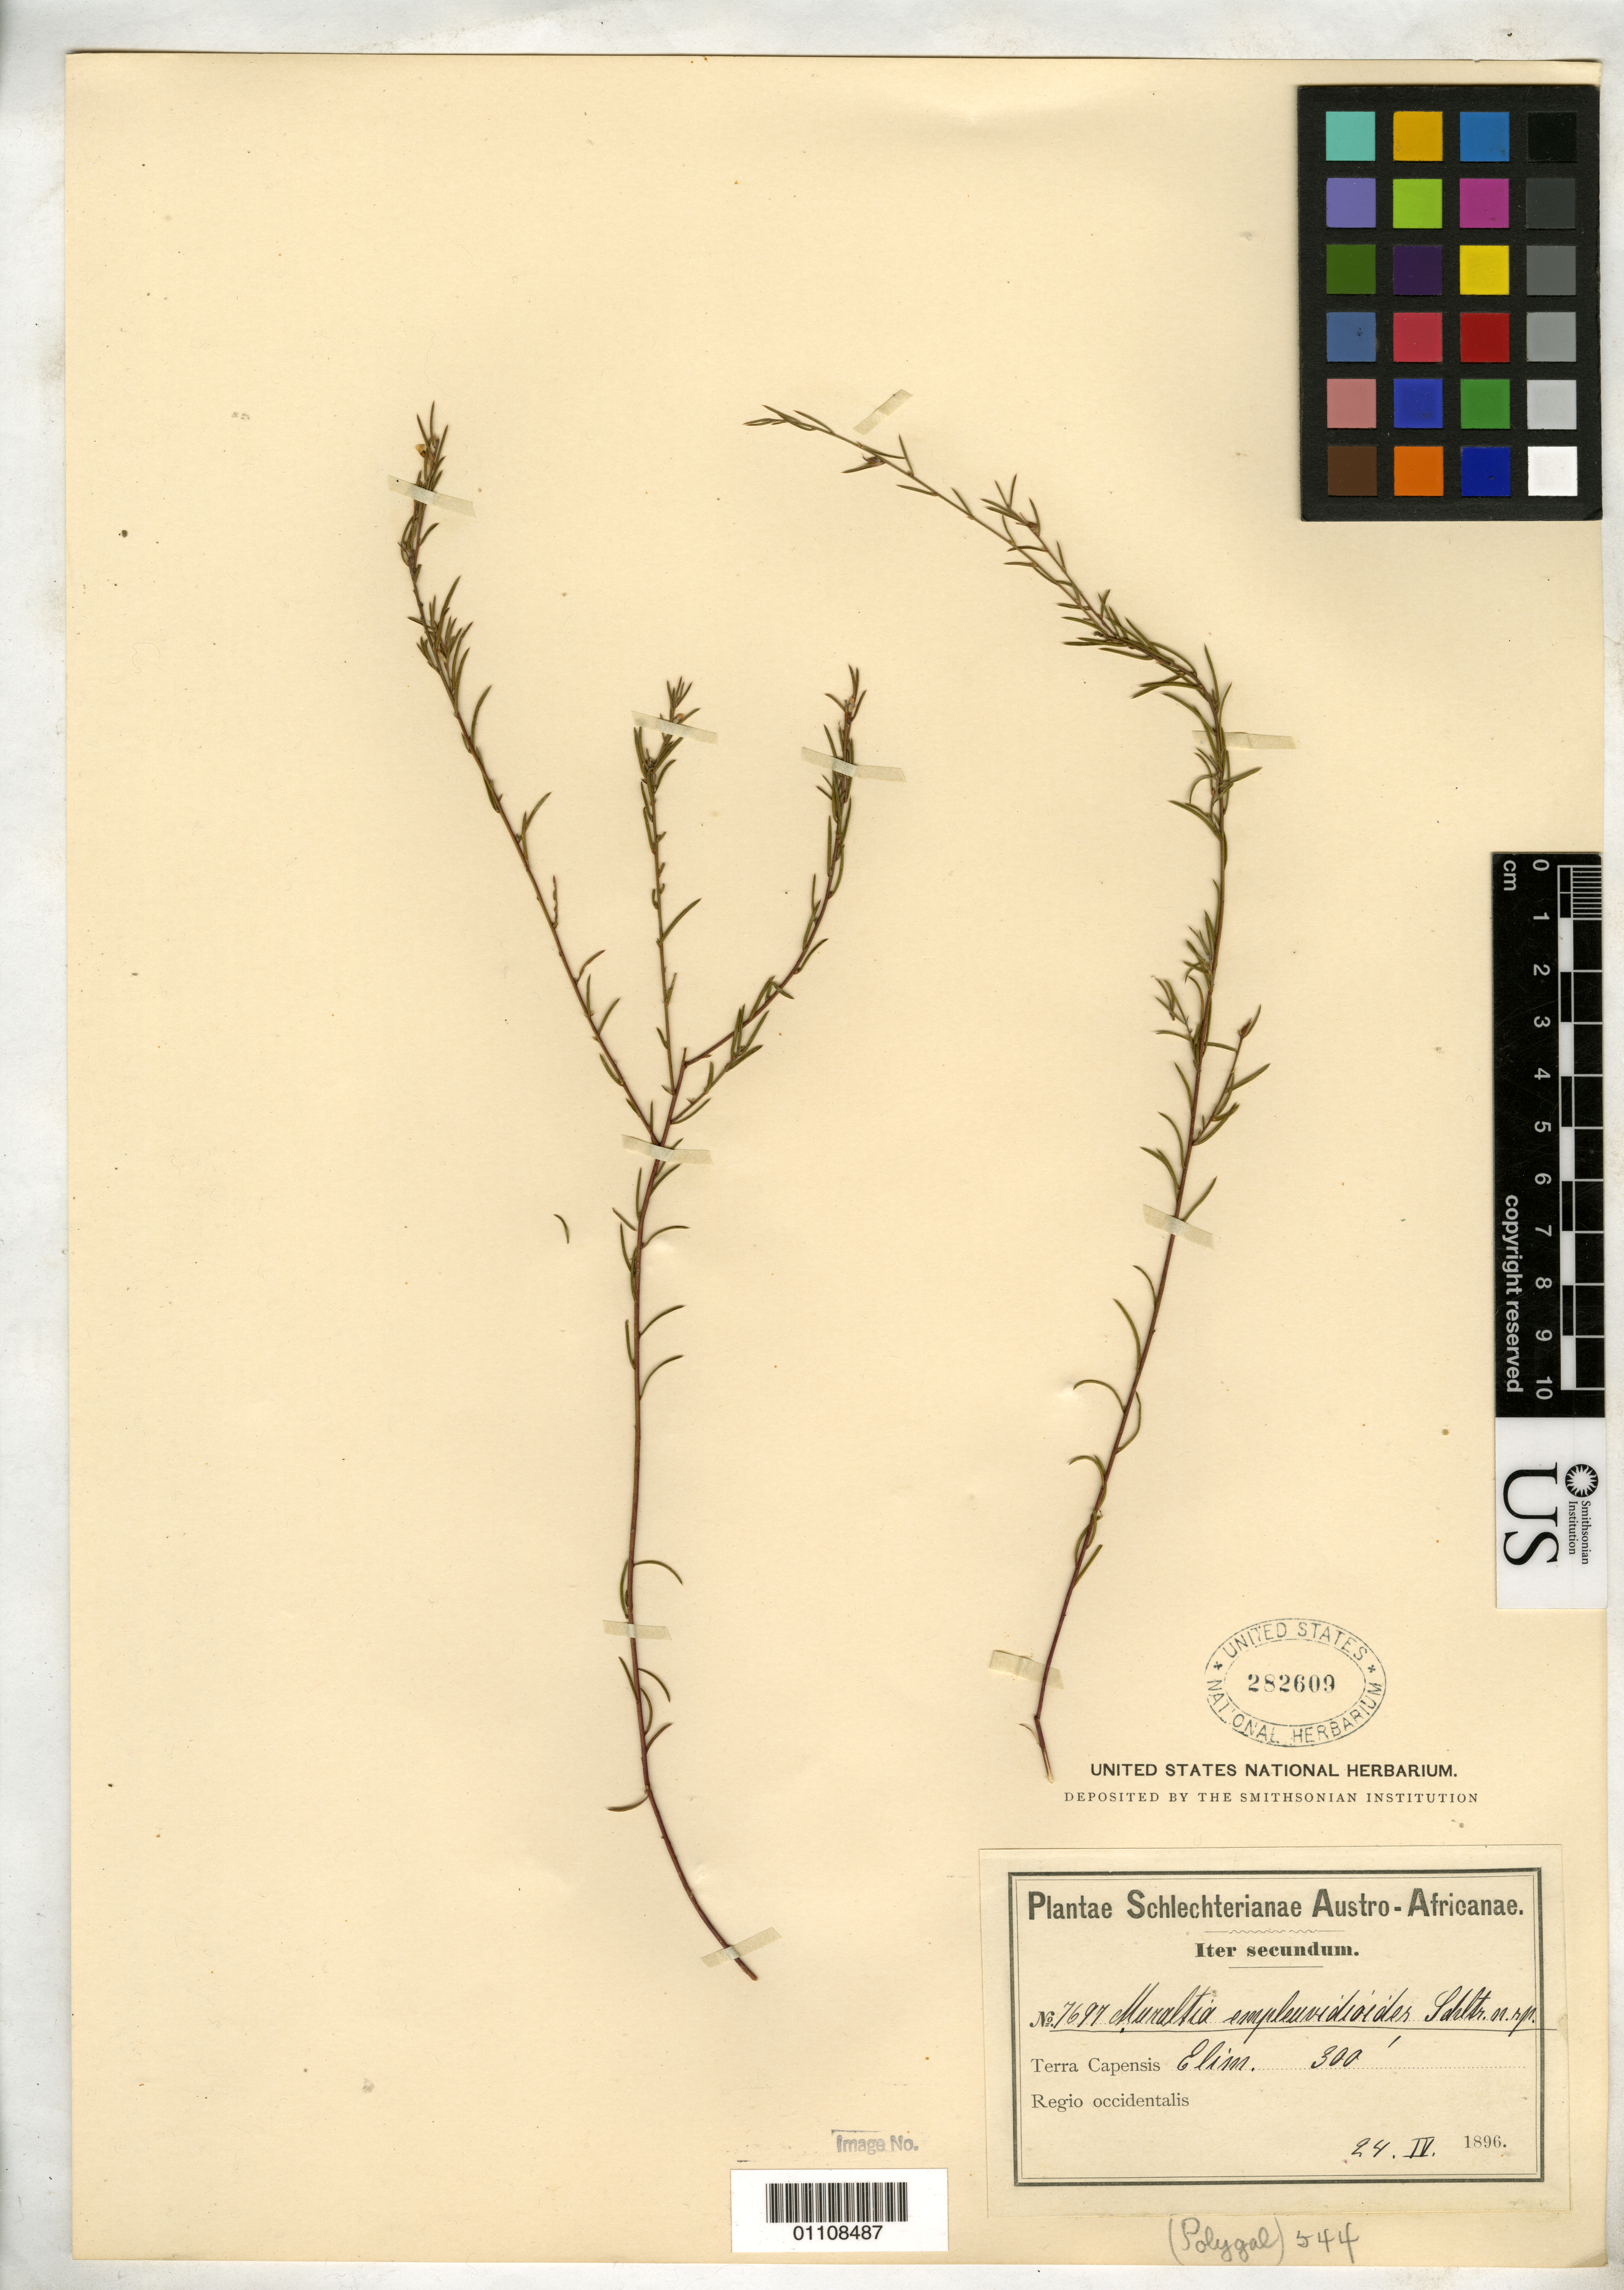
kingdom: Plantae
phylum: Tracheophyta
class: Magnoliopsida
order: Fabales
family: Polygalaceae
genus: Muraltia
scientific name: Muraltia empleuridioides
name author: Schltr.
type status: Type Collection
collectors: F. R. R. Schlechter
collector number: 7697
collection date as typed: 24 Apr 1896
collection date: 1896-04-24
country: South Africa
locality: Terra Capensis, Elim.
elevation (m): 76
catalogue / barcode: US 282609